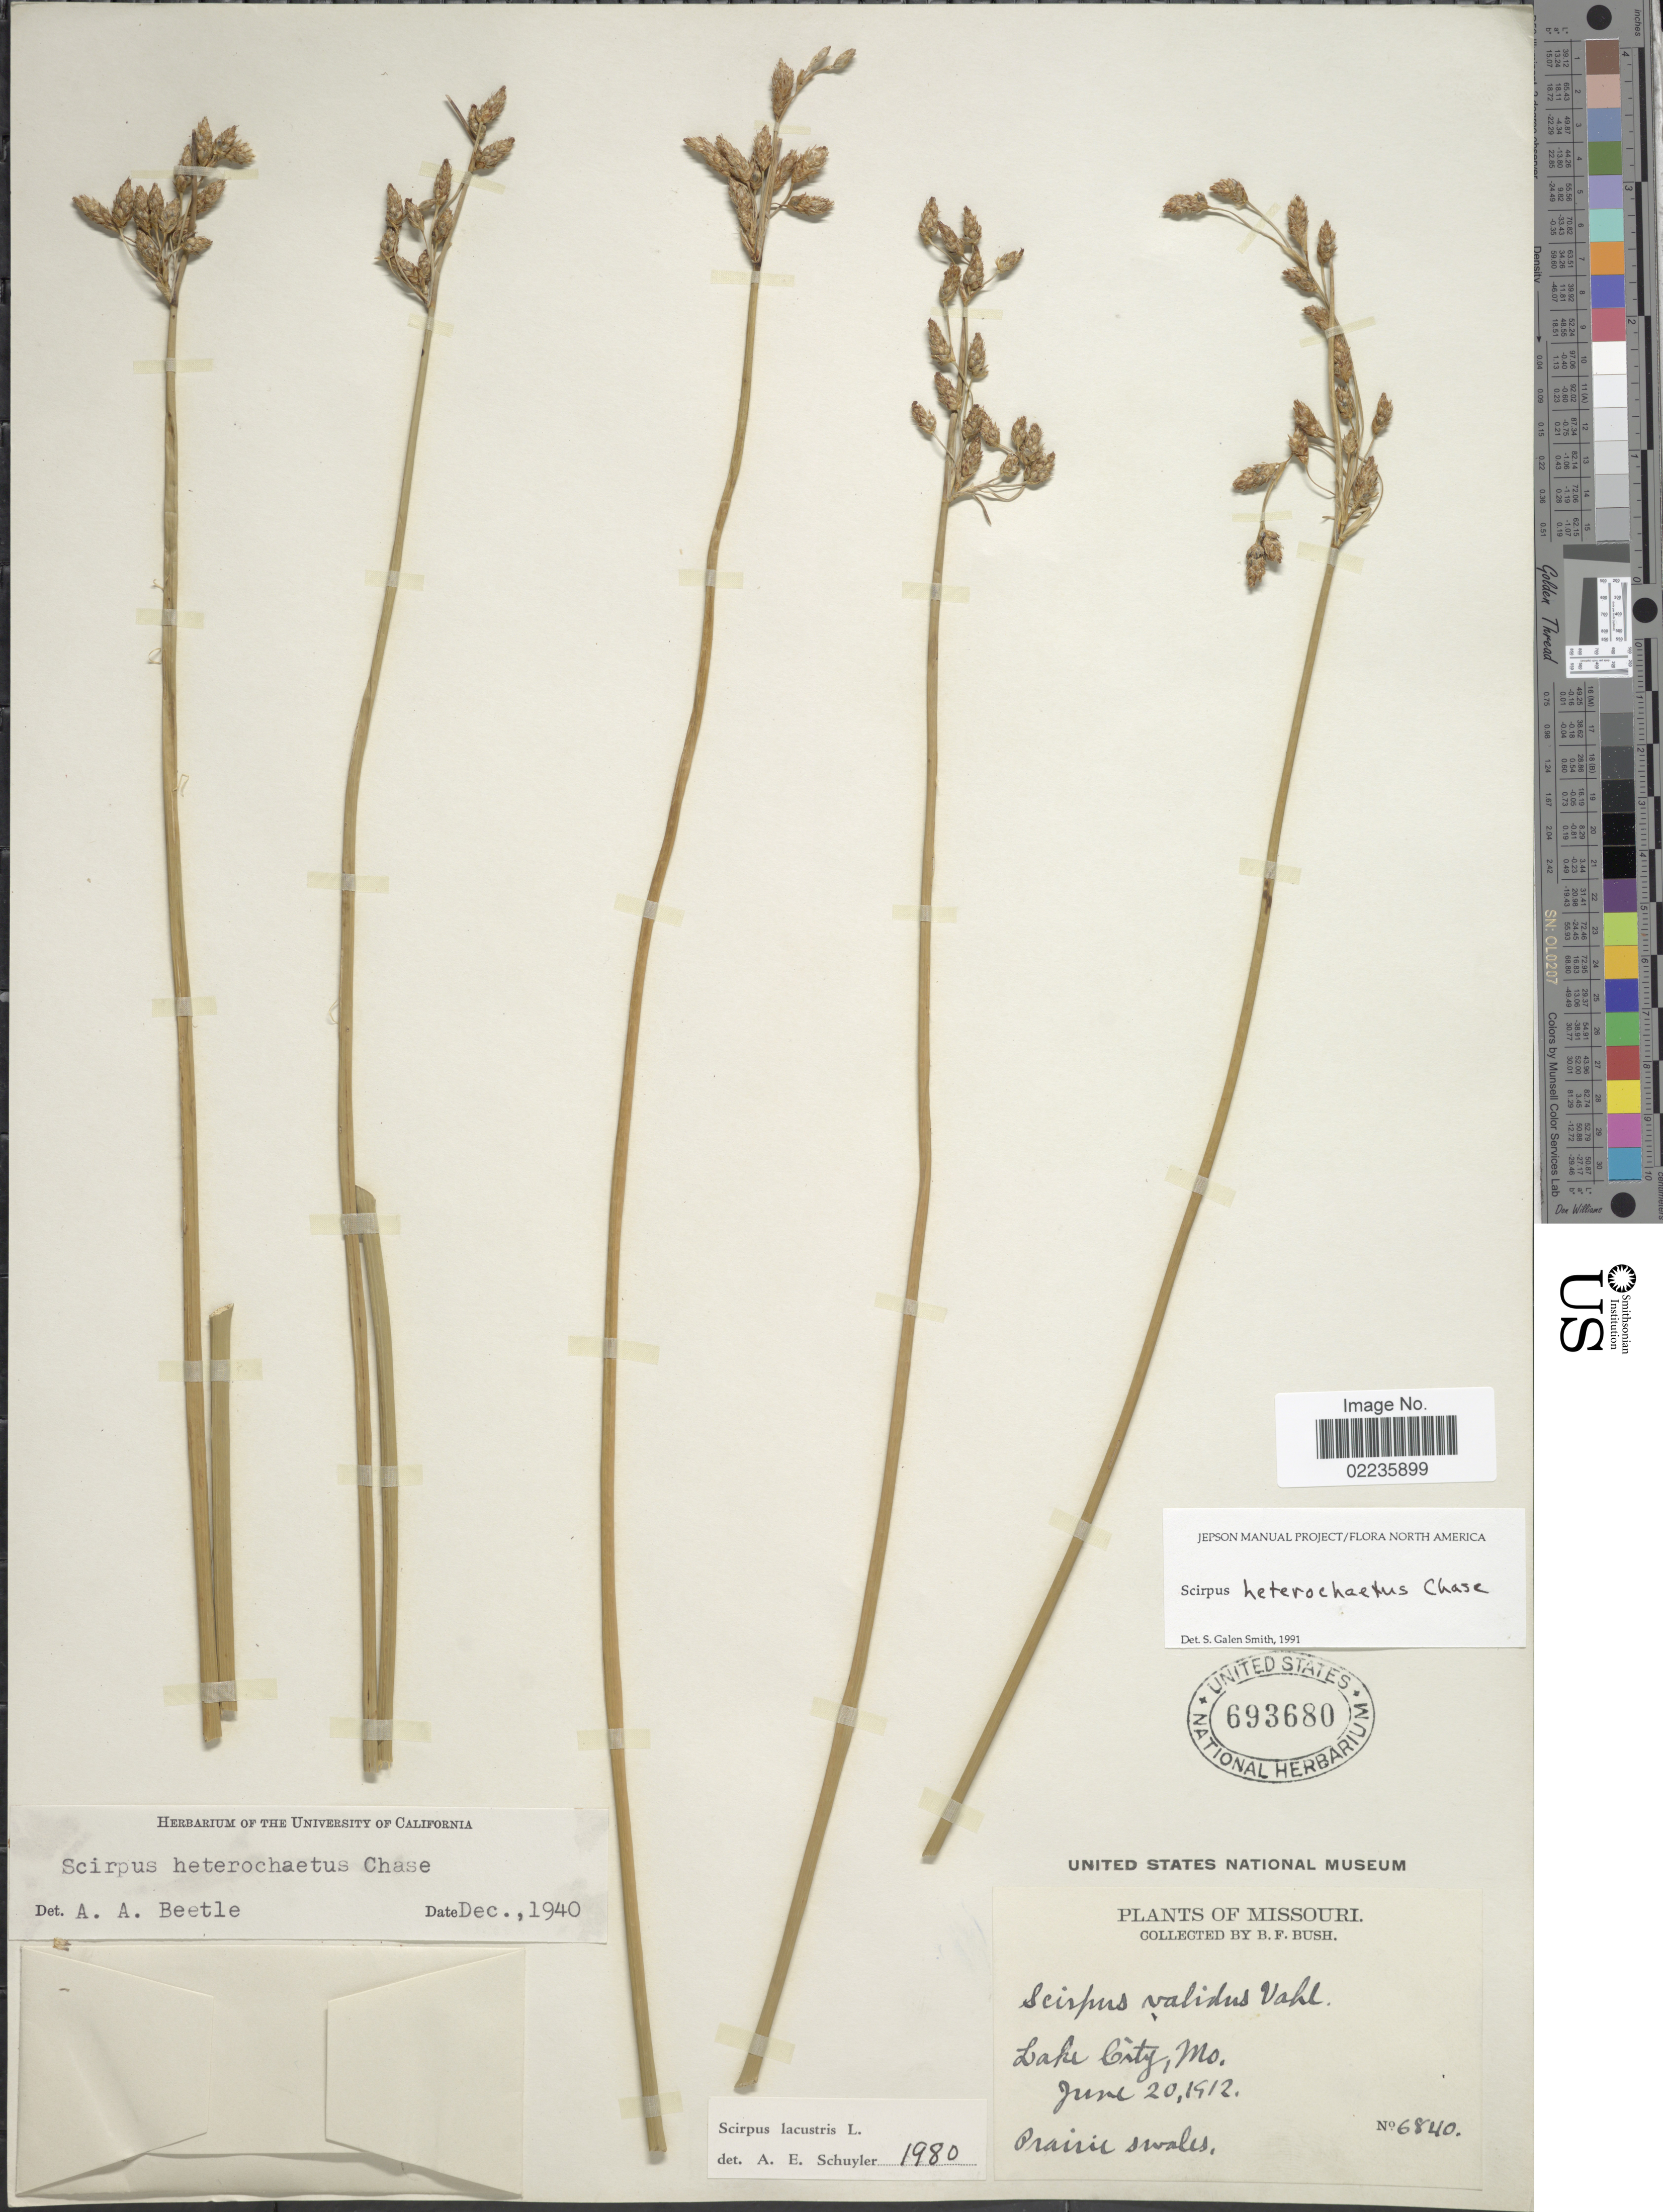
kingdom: Plantae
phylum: Tracheophyta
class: Liliopsida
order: Poales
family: Cyperaceae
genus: Schoenoplectus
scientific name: Schoenoplectus heterochaetus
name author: (Chase) Soják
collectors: B. F. Bush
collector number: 6840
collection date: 1912-06-20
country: United States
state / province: Missouri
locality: Lake City, Mo. Prairie swales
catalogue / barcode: US 693680